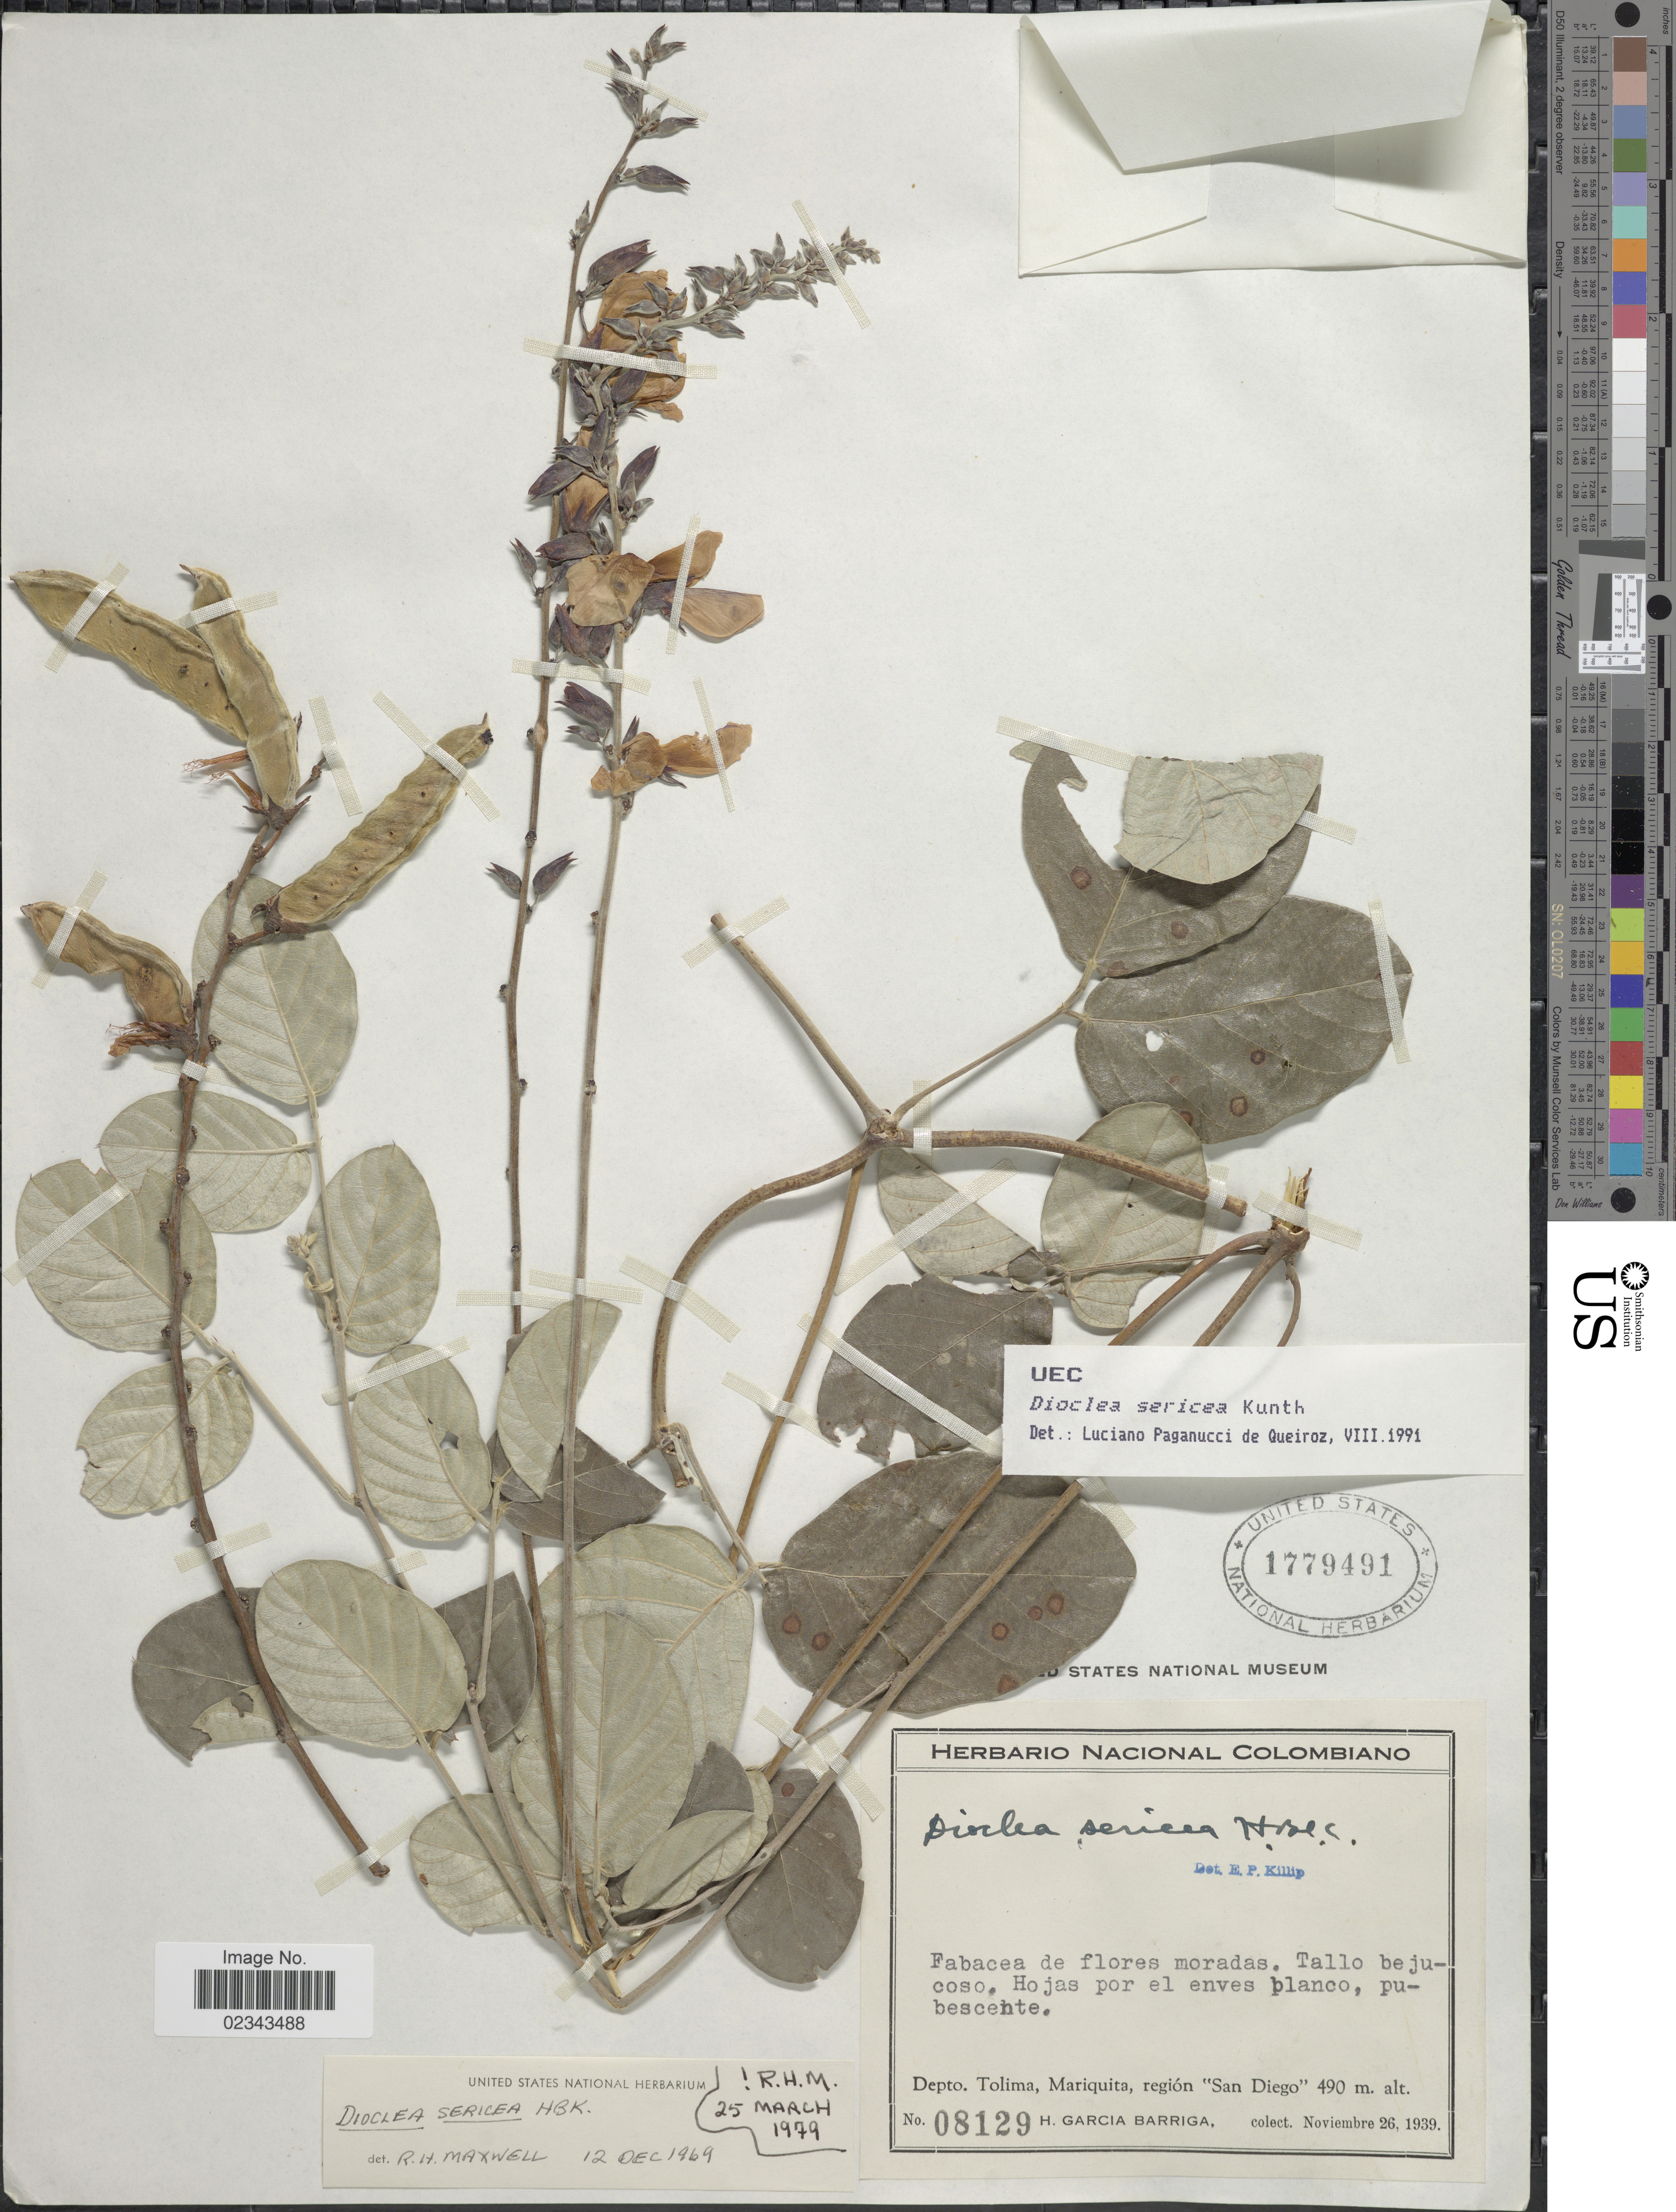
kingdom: Plantae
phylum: Tracheophyta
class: Magnoliopsida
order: Fabales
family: Fabaceae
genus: Dioclea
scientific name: Dioclea sericea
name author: Kunth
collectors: H. García Barriga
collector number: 08129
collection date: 1939-11-26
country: Colombia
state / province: Tolima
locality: Mariquita, region "San Diego"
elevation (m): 490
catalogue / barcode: US 1779491